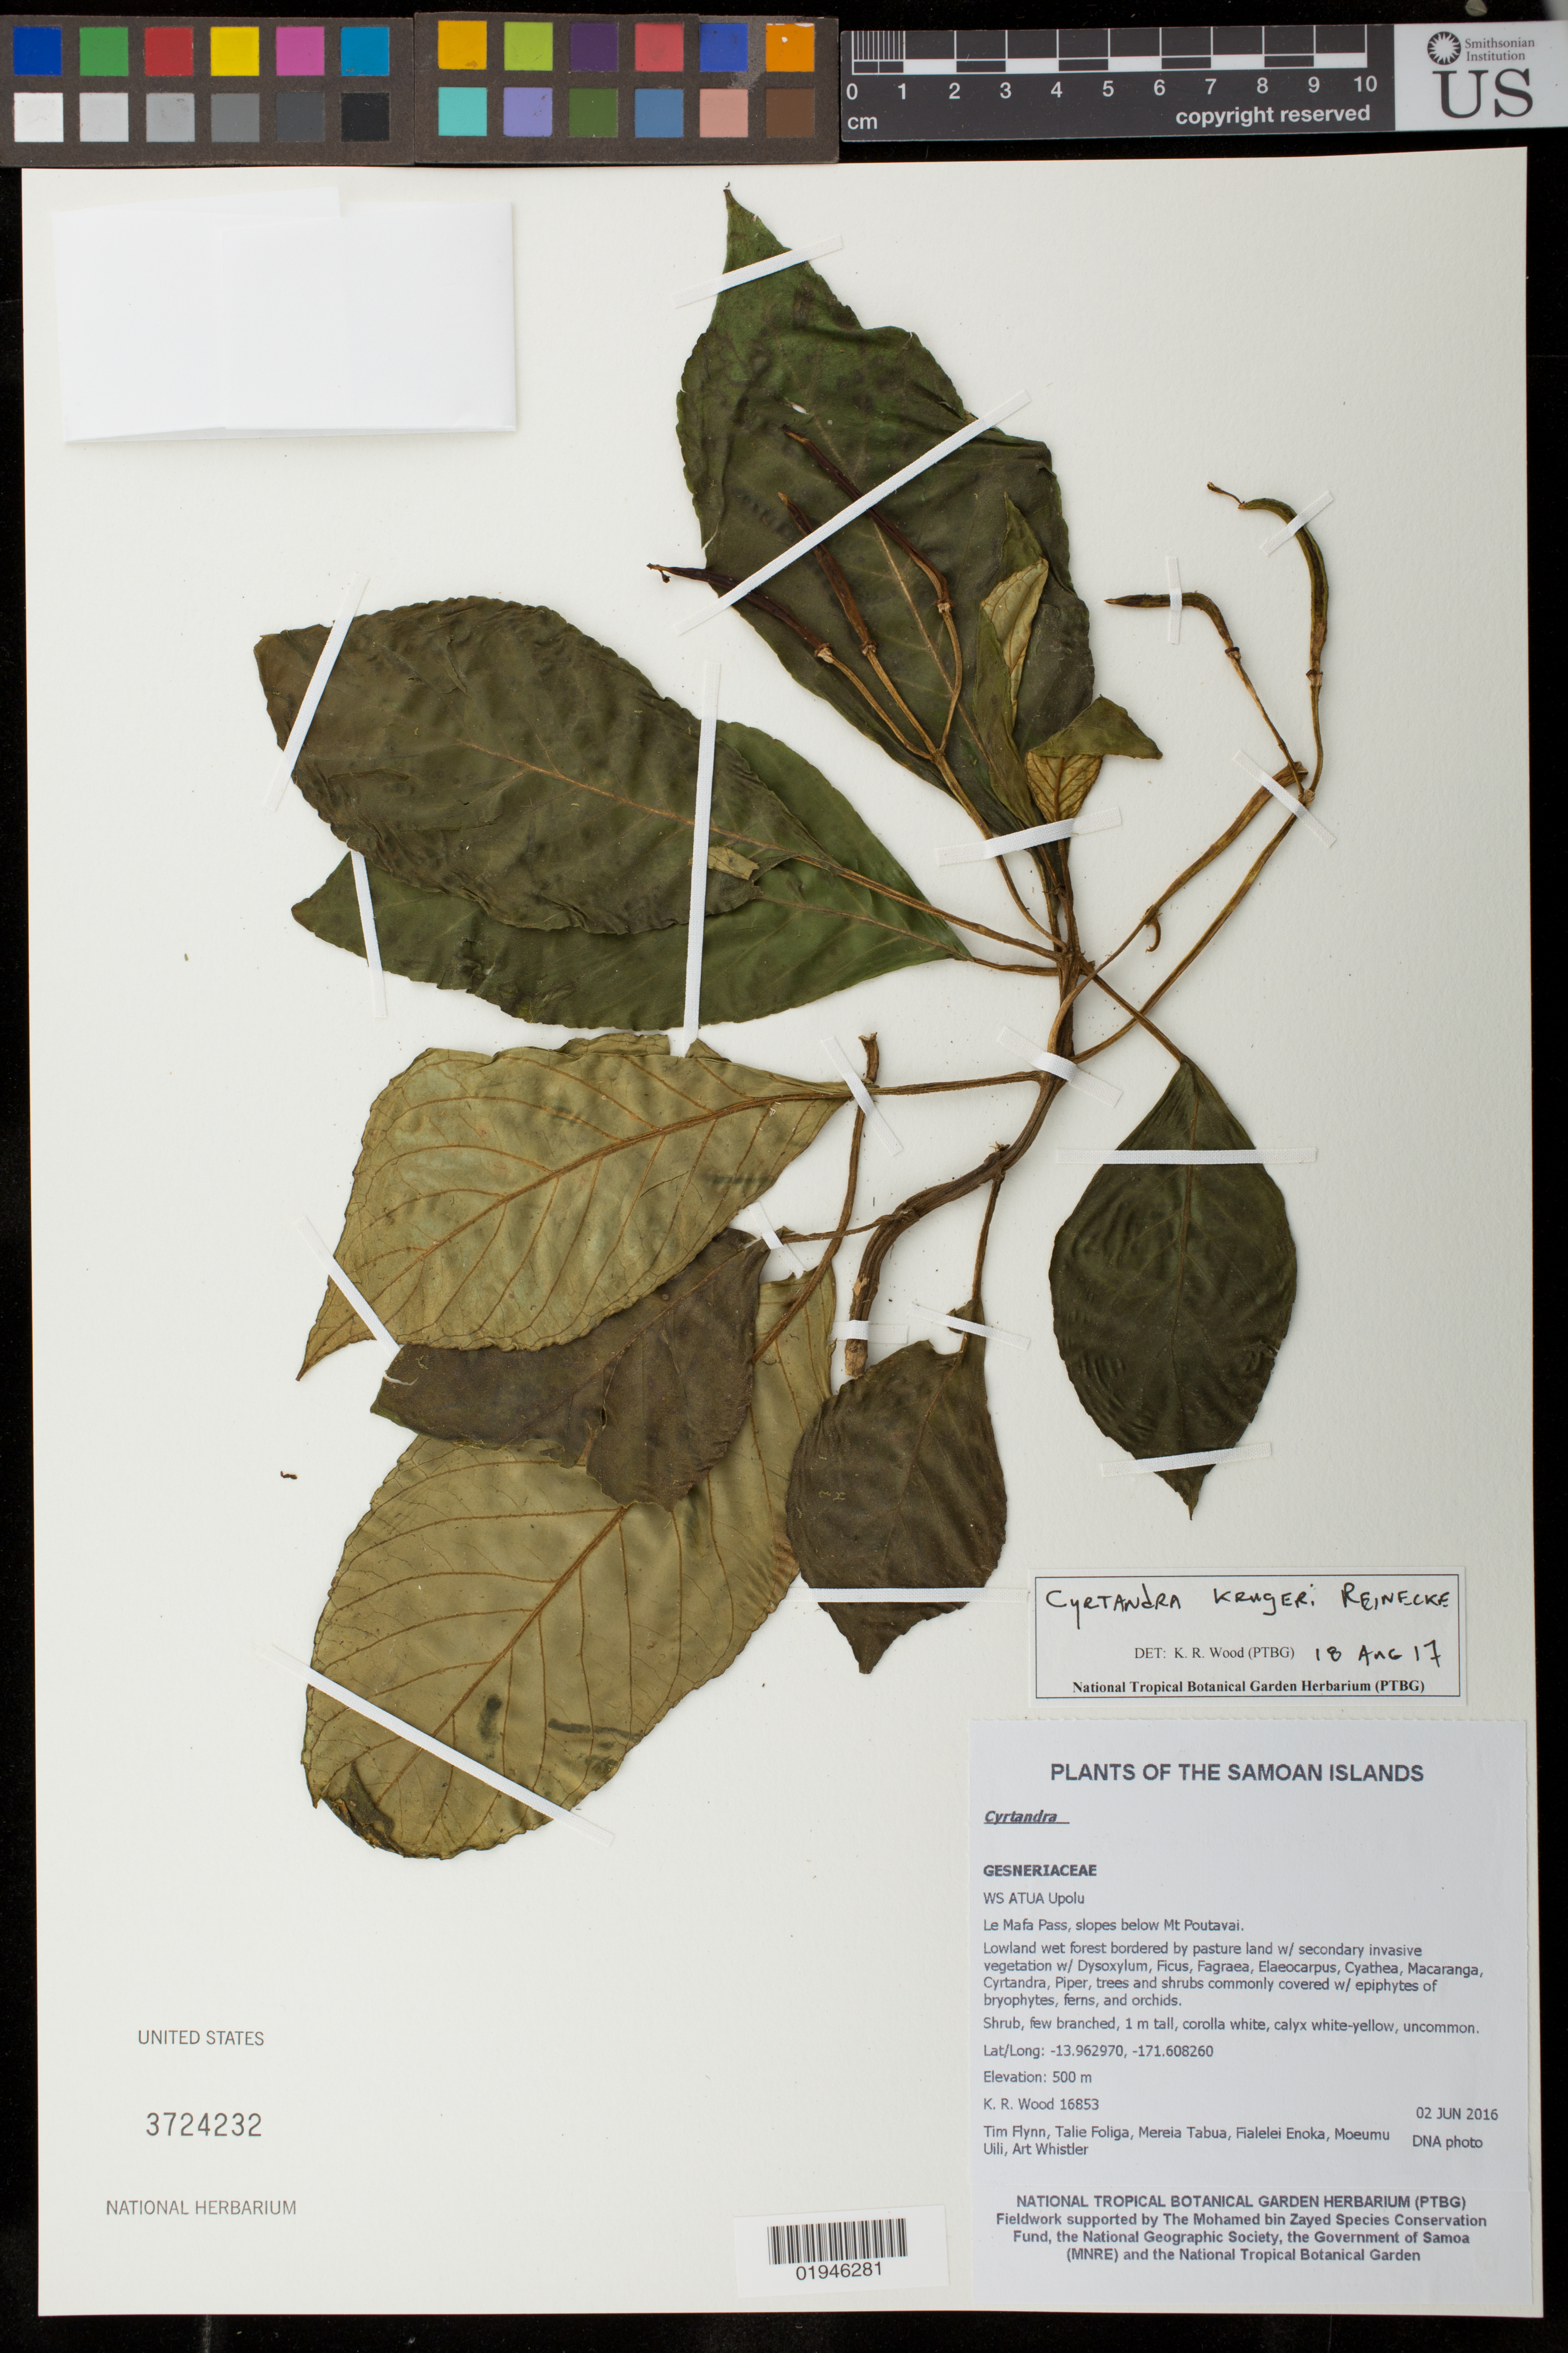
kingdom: Plantae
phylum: Tracheophyta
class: Magnoliopsida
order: Lamiales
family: Gesneriaceae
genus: Cyrtandra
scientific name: Cyrtandra kruegeri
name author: Reinecke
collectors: K. R. Wood, T. W. Flynn, T. Foliga, M. Tabua, F. Enoka, M. Uili & A. Whistler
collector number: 16853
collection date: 2016-06-02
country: Samoa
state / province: Atua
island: Upolu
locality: Upolu, Le Mafa Pass, slopes below Mt. Poutavai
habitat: Lowland wet forest bordered by pasture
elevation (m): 500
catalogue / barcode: US 3724232